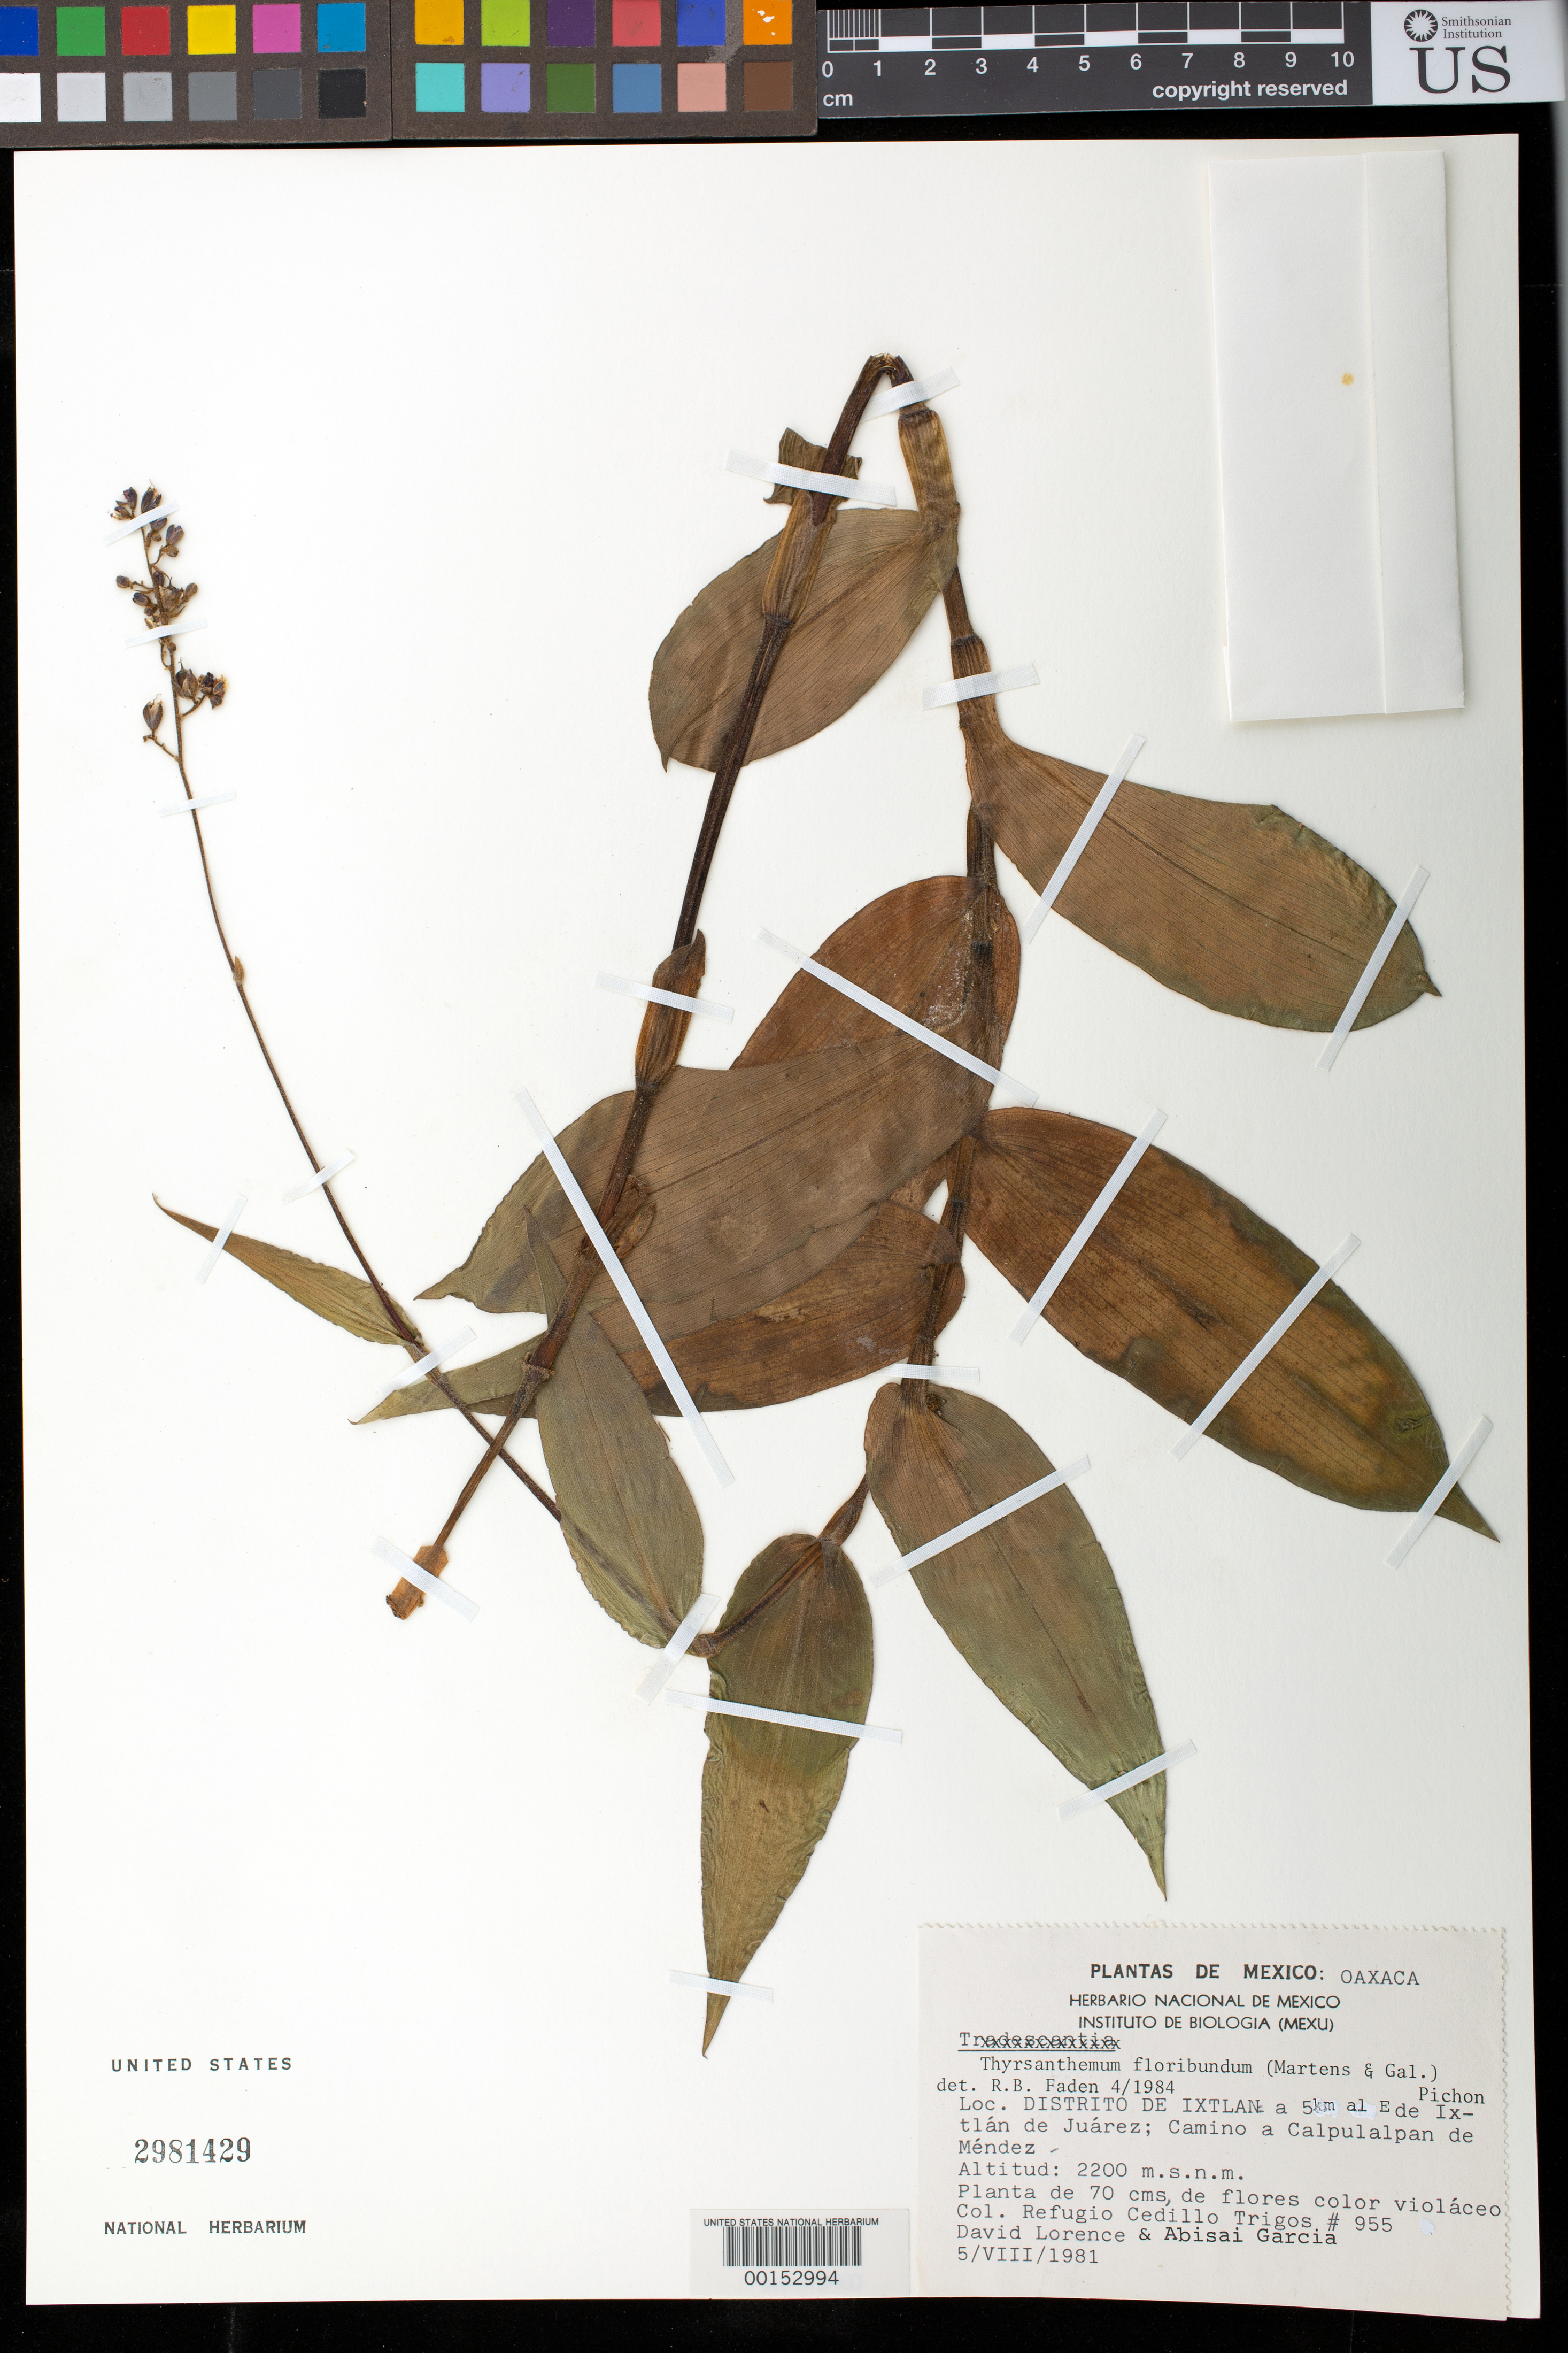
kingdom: Plantae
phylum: Tracheophyta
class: Liliopsida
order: Commelinales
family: Commelinaceae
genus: Thyrsanthemum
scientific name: Thyrsanthemum floribundum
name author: (M. Martens & Galeotti) Pichon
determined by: Faden, Robert B., (US), Smithsonian Institution - National Museum of Natural History (UNITED STATES)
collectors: R. Triggs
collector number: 955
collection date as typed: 05 Aug 1981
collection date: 1981-08-05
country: Mexico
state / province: Oaxaca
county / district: Ixtlán De Juarez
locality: E of Ixtlan de Juarez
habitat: Roadside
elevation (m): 2200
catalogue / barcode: US 2981429